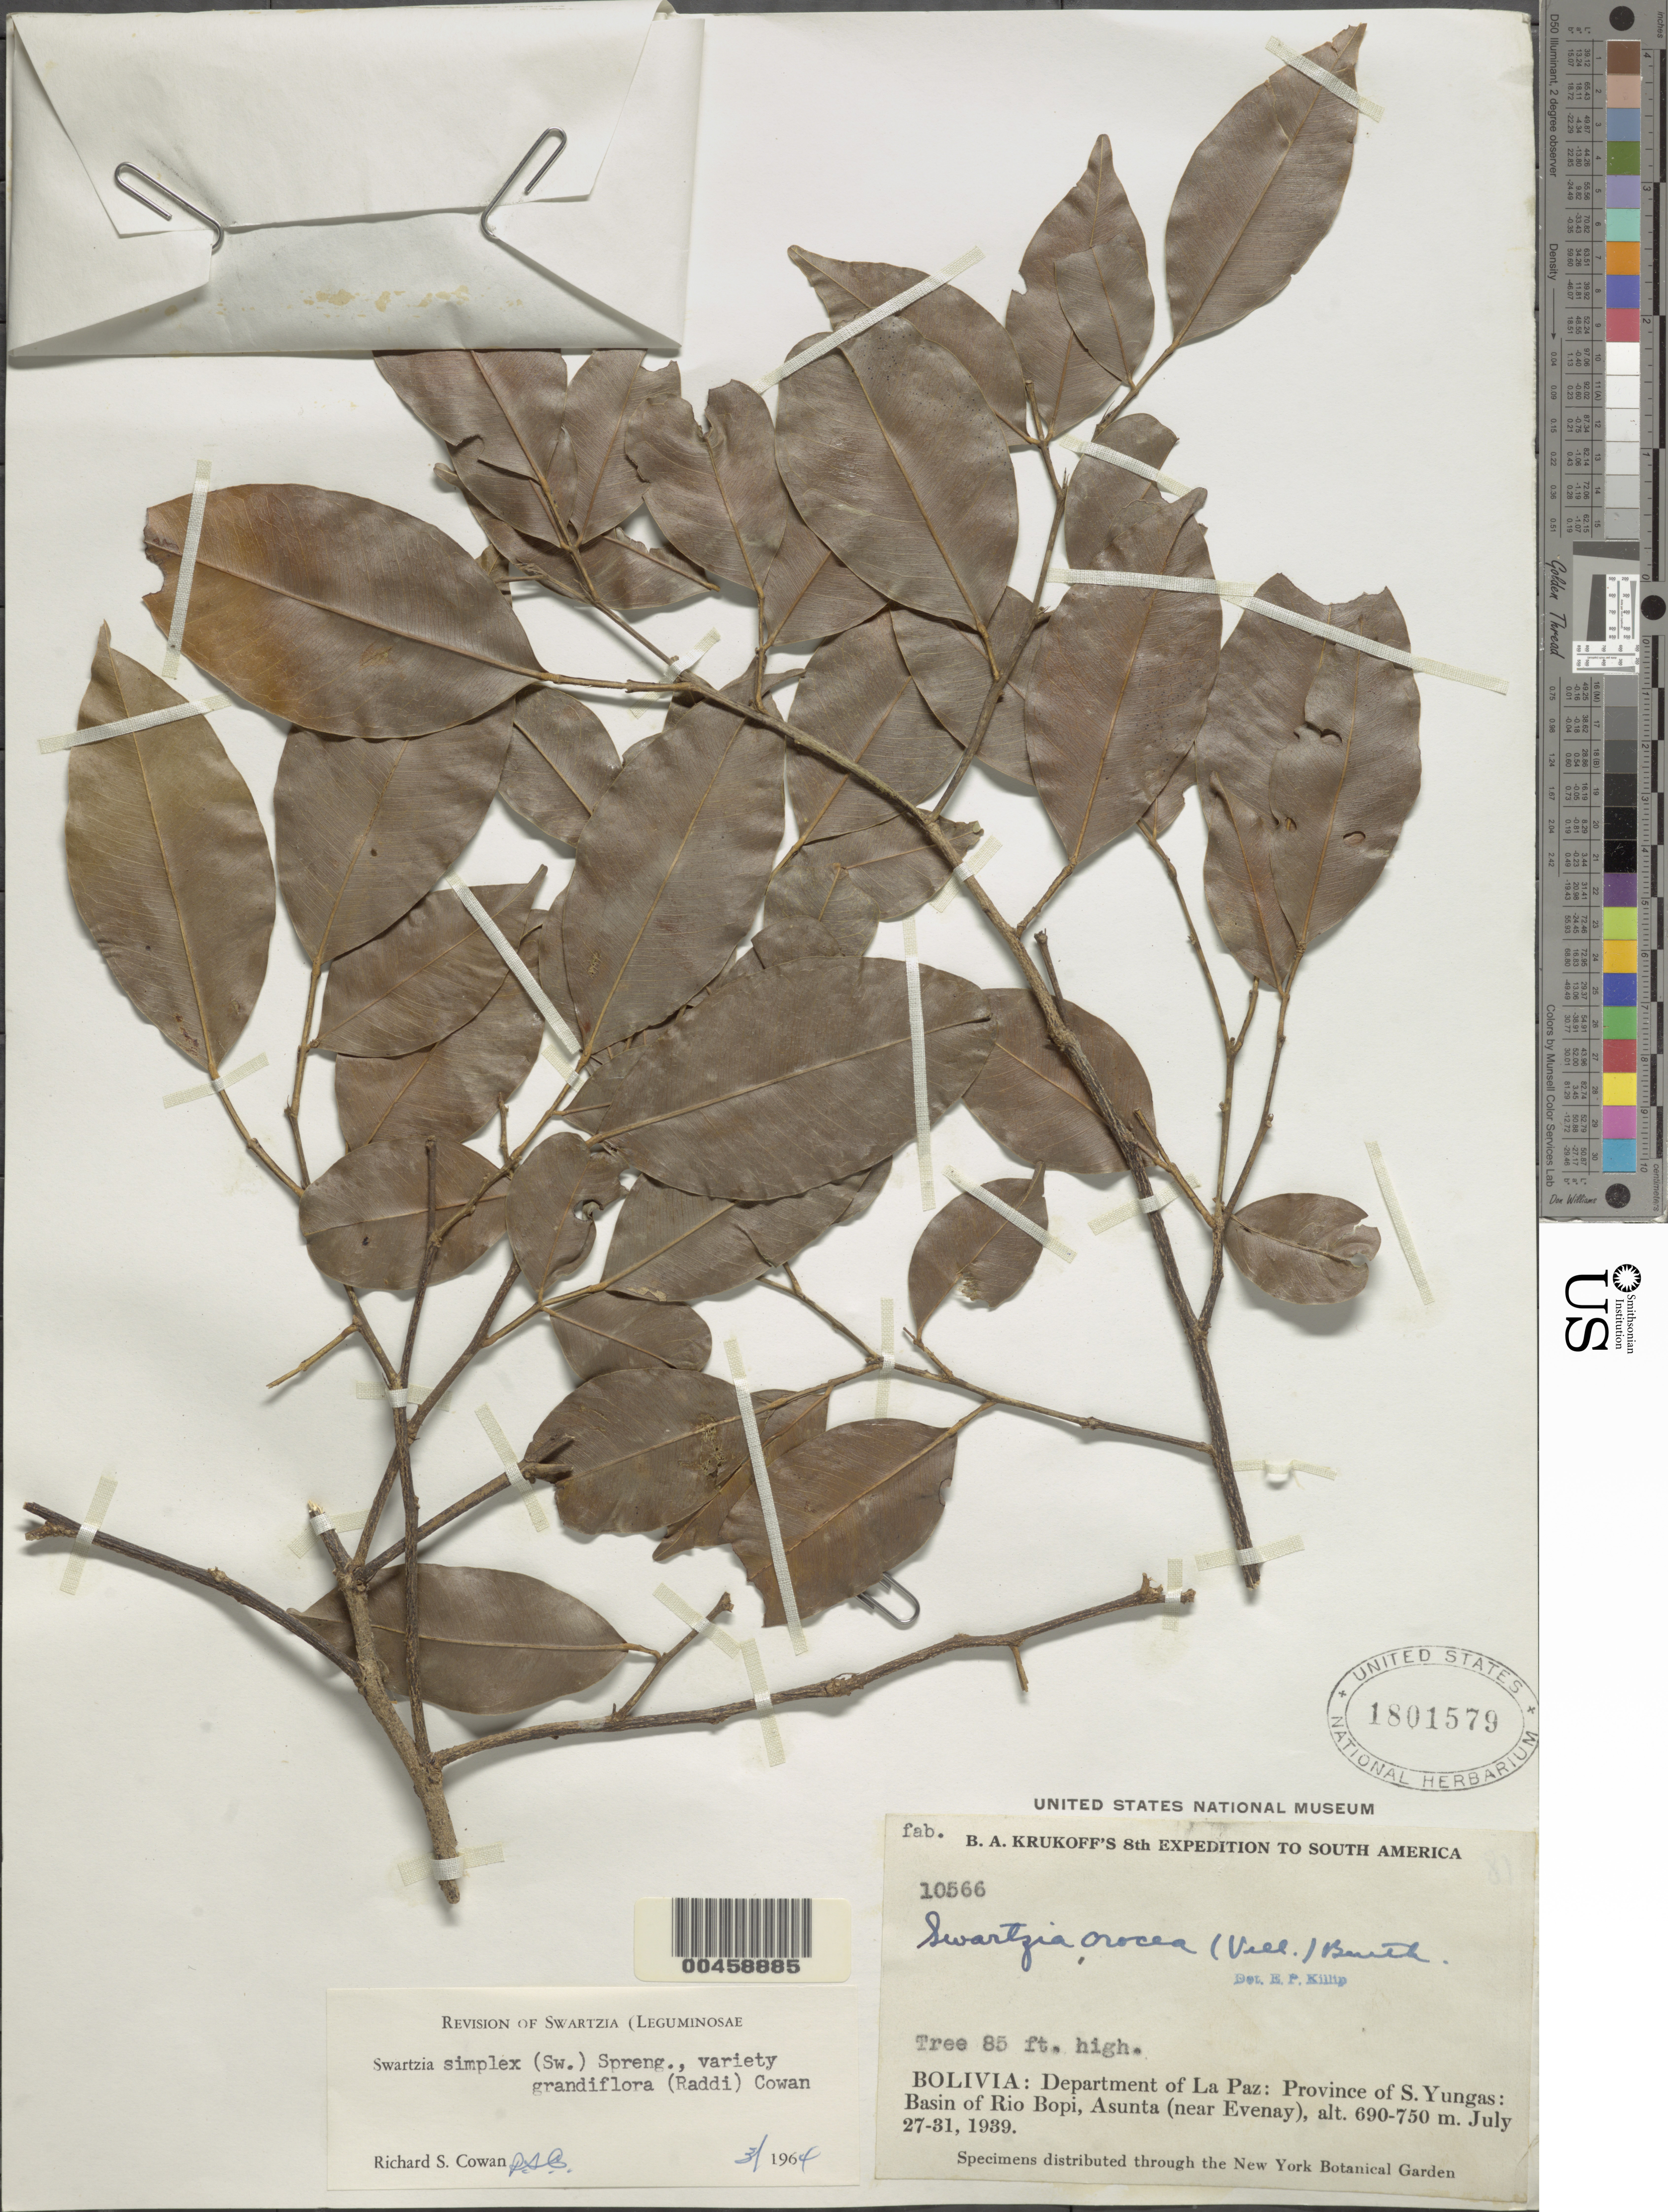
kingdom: Plantae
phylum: Tracheophyta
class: Magnoliopsida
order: Fabales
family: Fabaceae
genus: Swartzia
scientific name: Swartzia simplex var. grandiflora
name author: (Raddi) R.S. Cowan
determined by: Cowan, R. S.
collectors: B. A. Krukoff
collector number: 10566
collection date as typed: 27 Jul 1939 to 31 Jul 1939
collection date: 1939-07-27/1939-07-31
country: Bolivia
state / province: La Paz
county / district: Sud Yungas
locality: Asunta (near evenay); Basin of the Rio Bopi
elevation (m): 690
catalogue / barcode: US 1801579